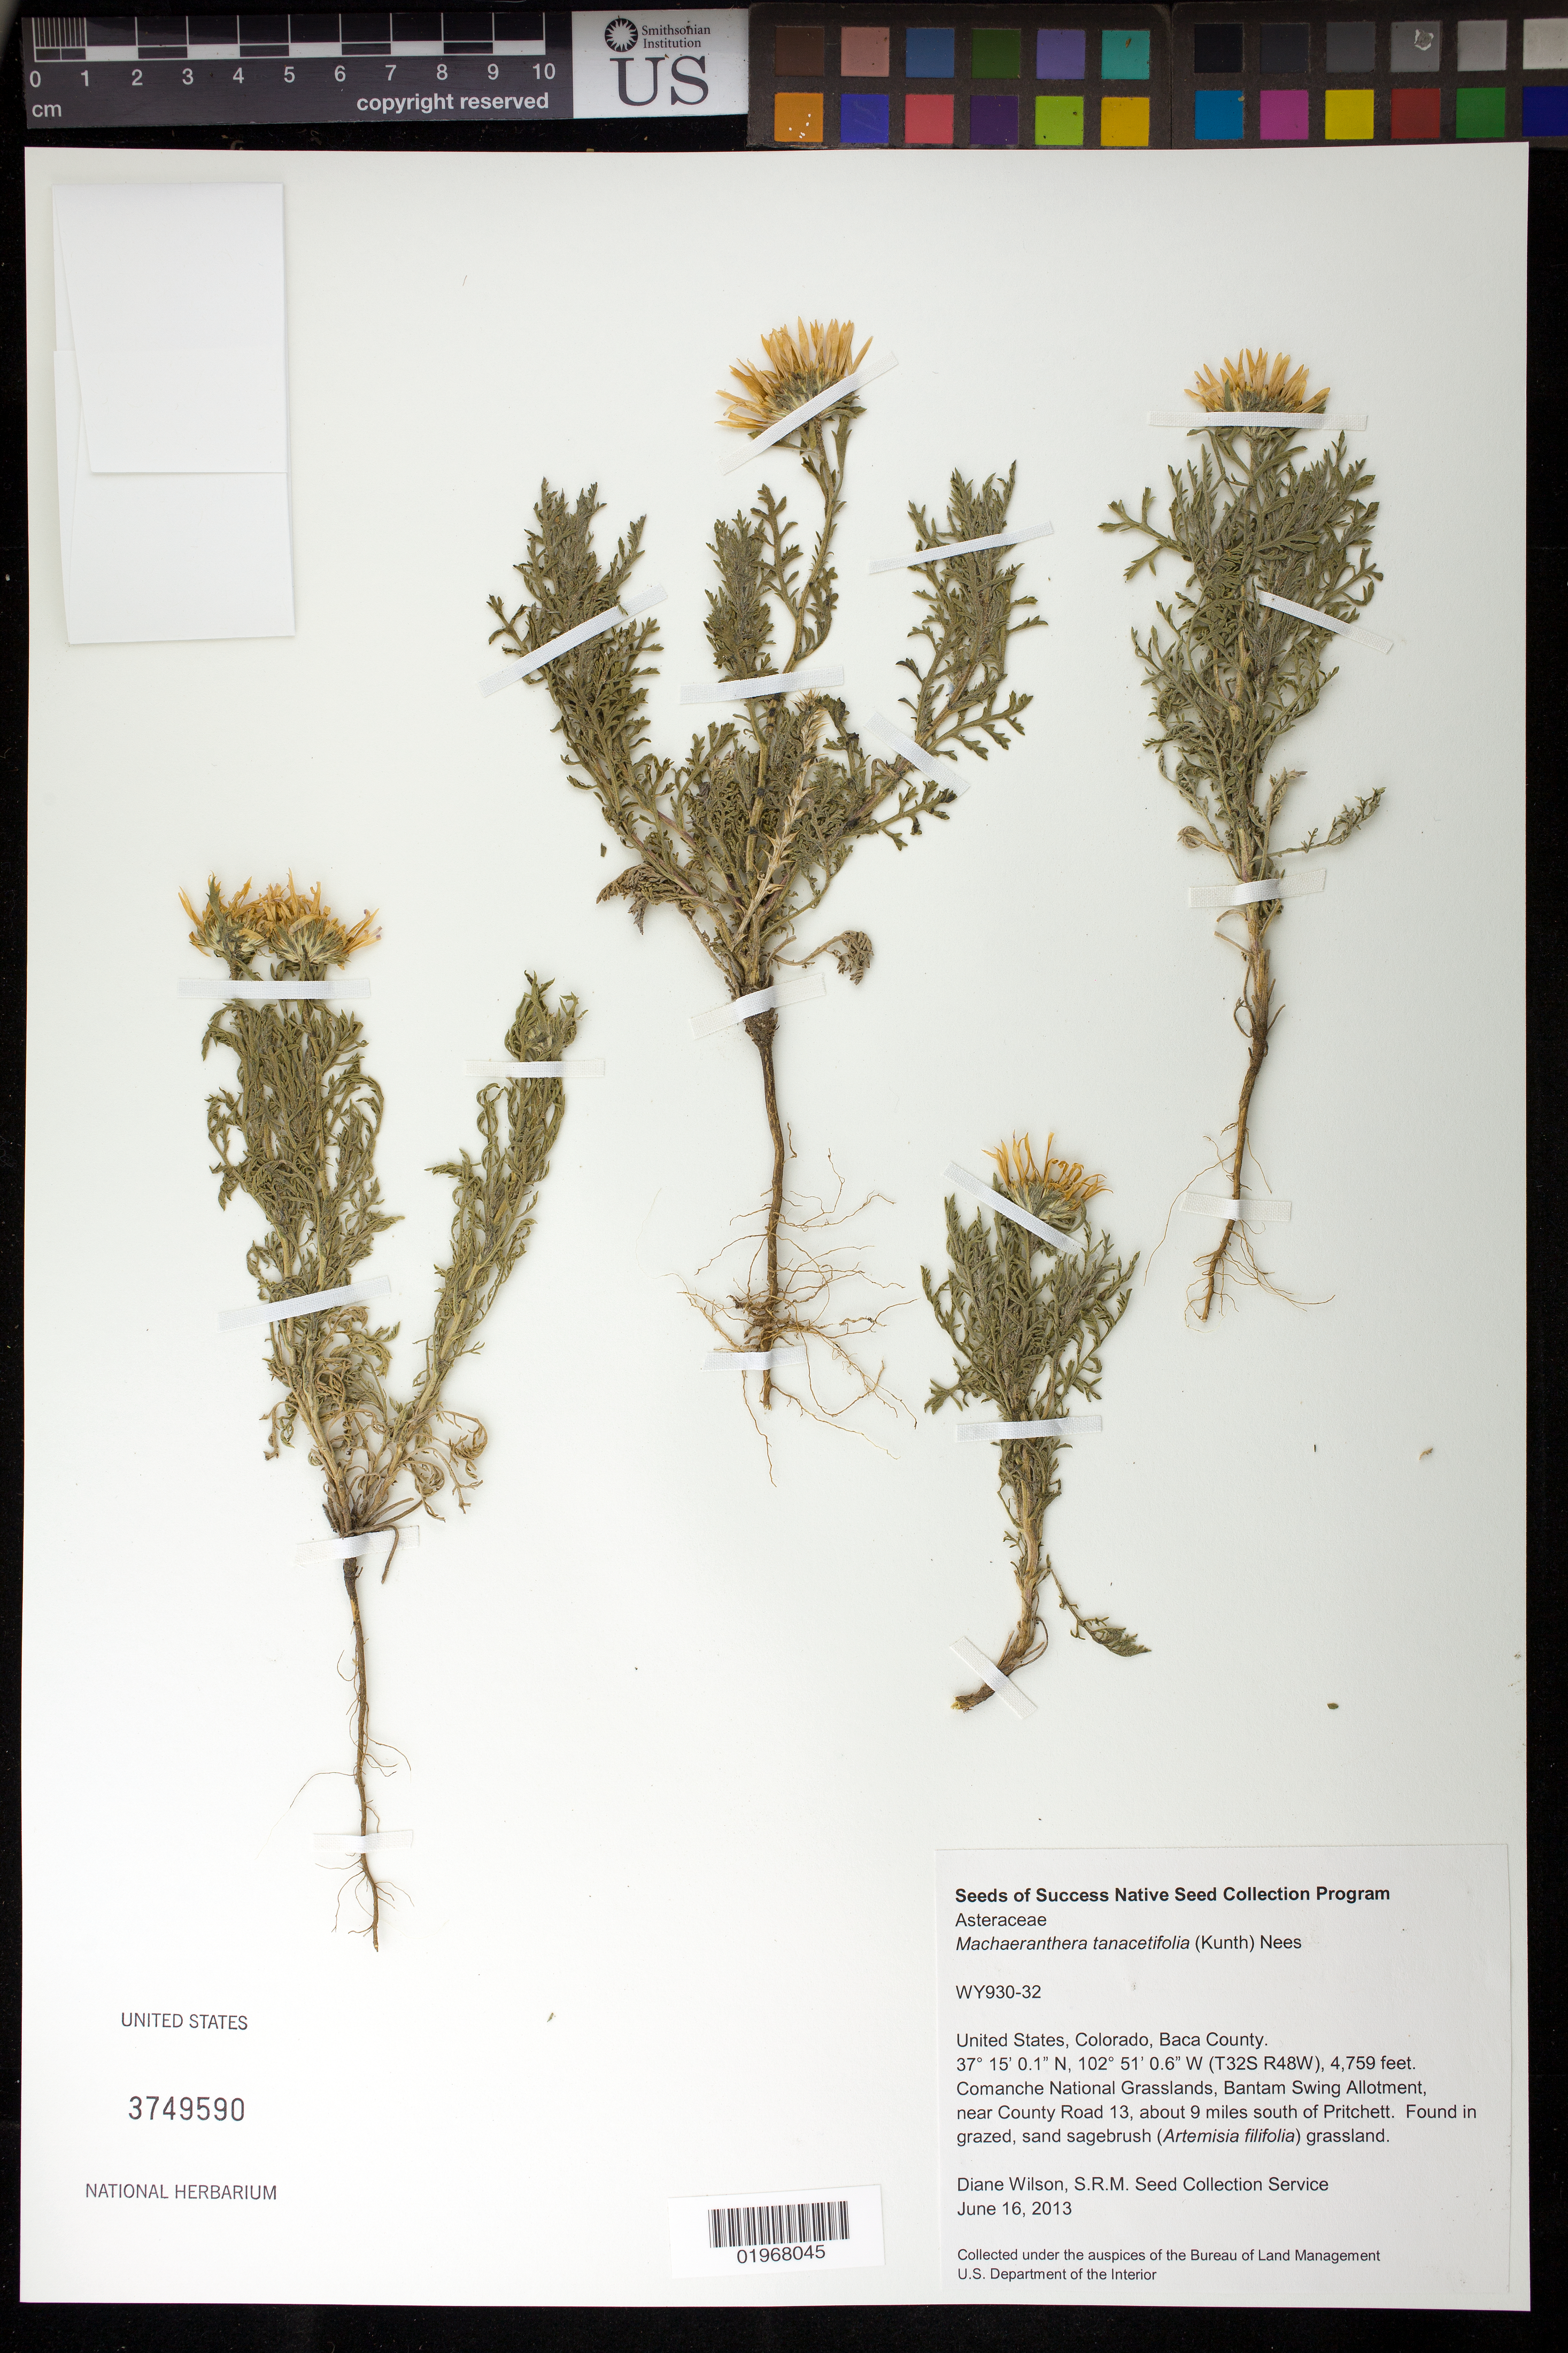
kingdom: Plantae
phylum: Tracheophyta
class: Magnoliopsida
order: Asterales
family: Asteraceae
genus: Machaeranthera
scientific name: Machaeranthera tanacetifolia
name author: (Kunth) Nees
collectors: D. Wilson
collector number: WY930-32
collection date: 2013-06-16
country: United States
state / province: Colorado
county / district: Baca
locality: Comanche National Grassland, Bantam Swing Allotment, near County Road 13, about 9 mi. S of Pritchett.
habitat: Grazed, sand sagebrush grassland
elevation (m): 1451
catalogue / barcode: US 3749590